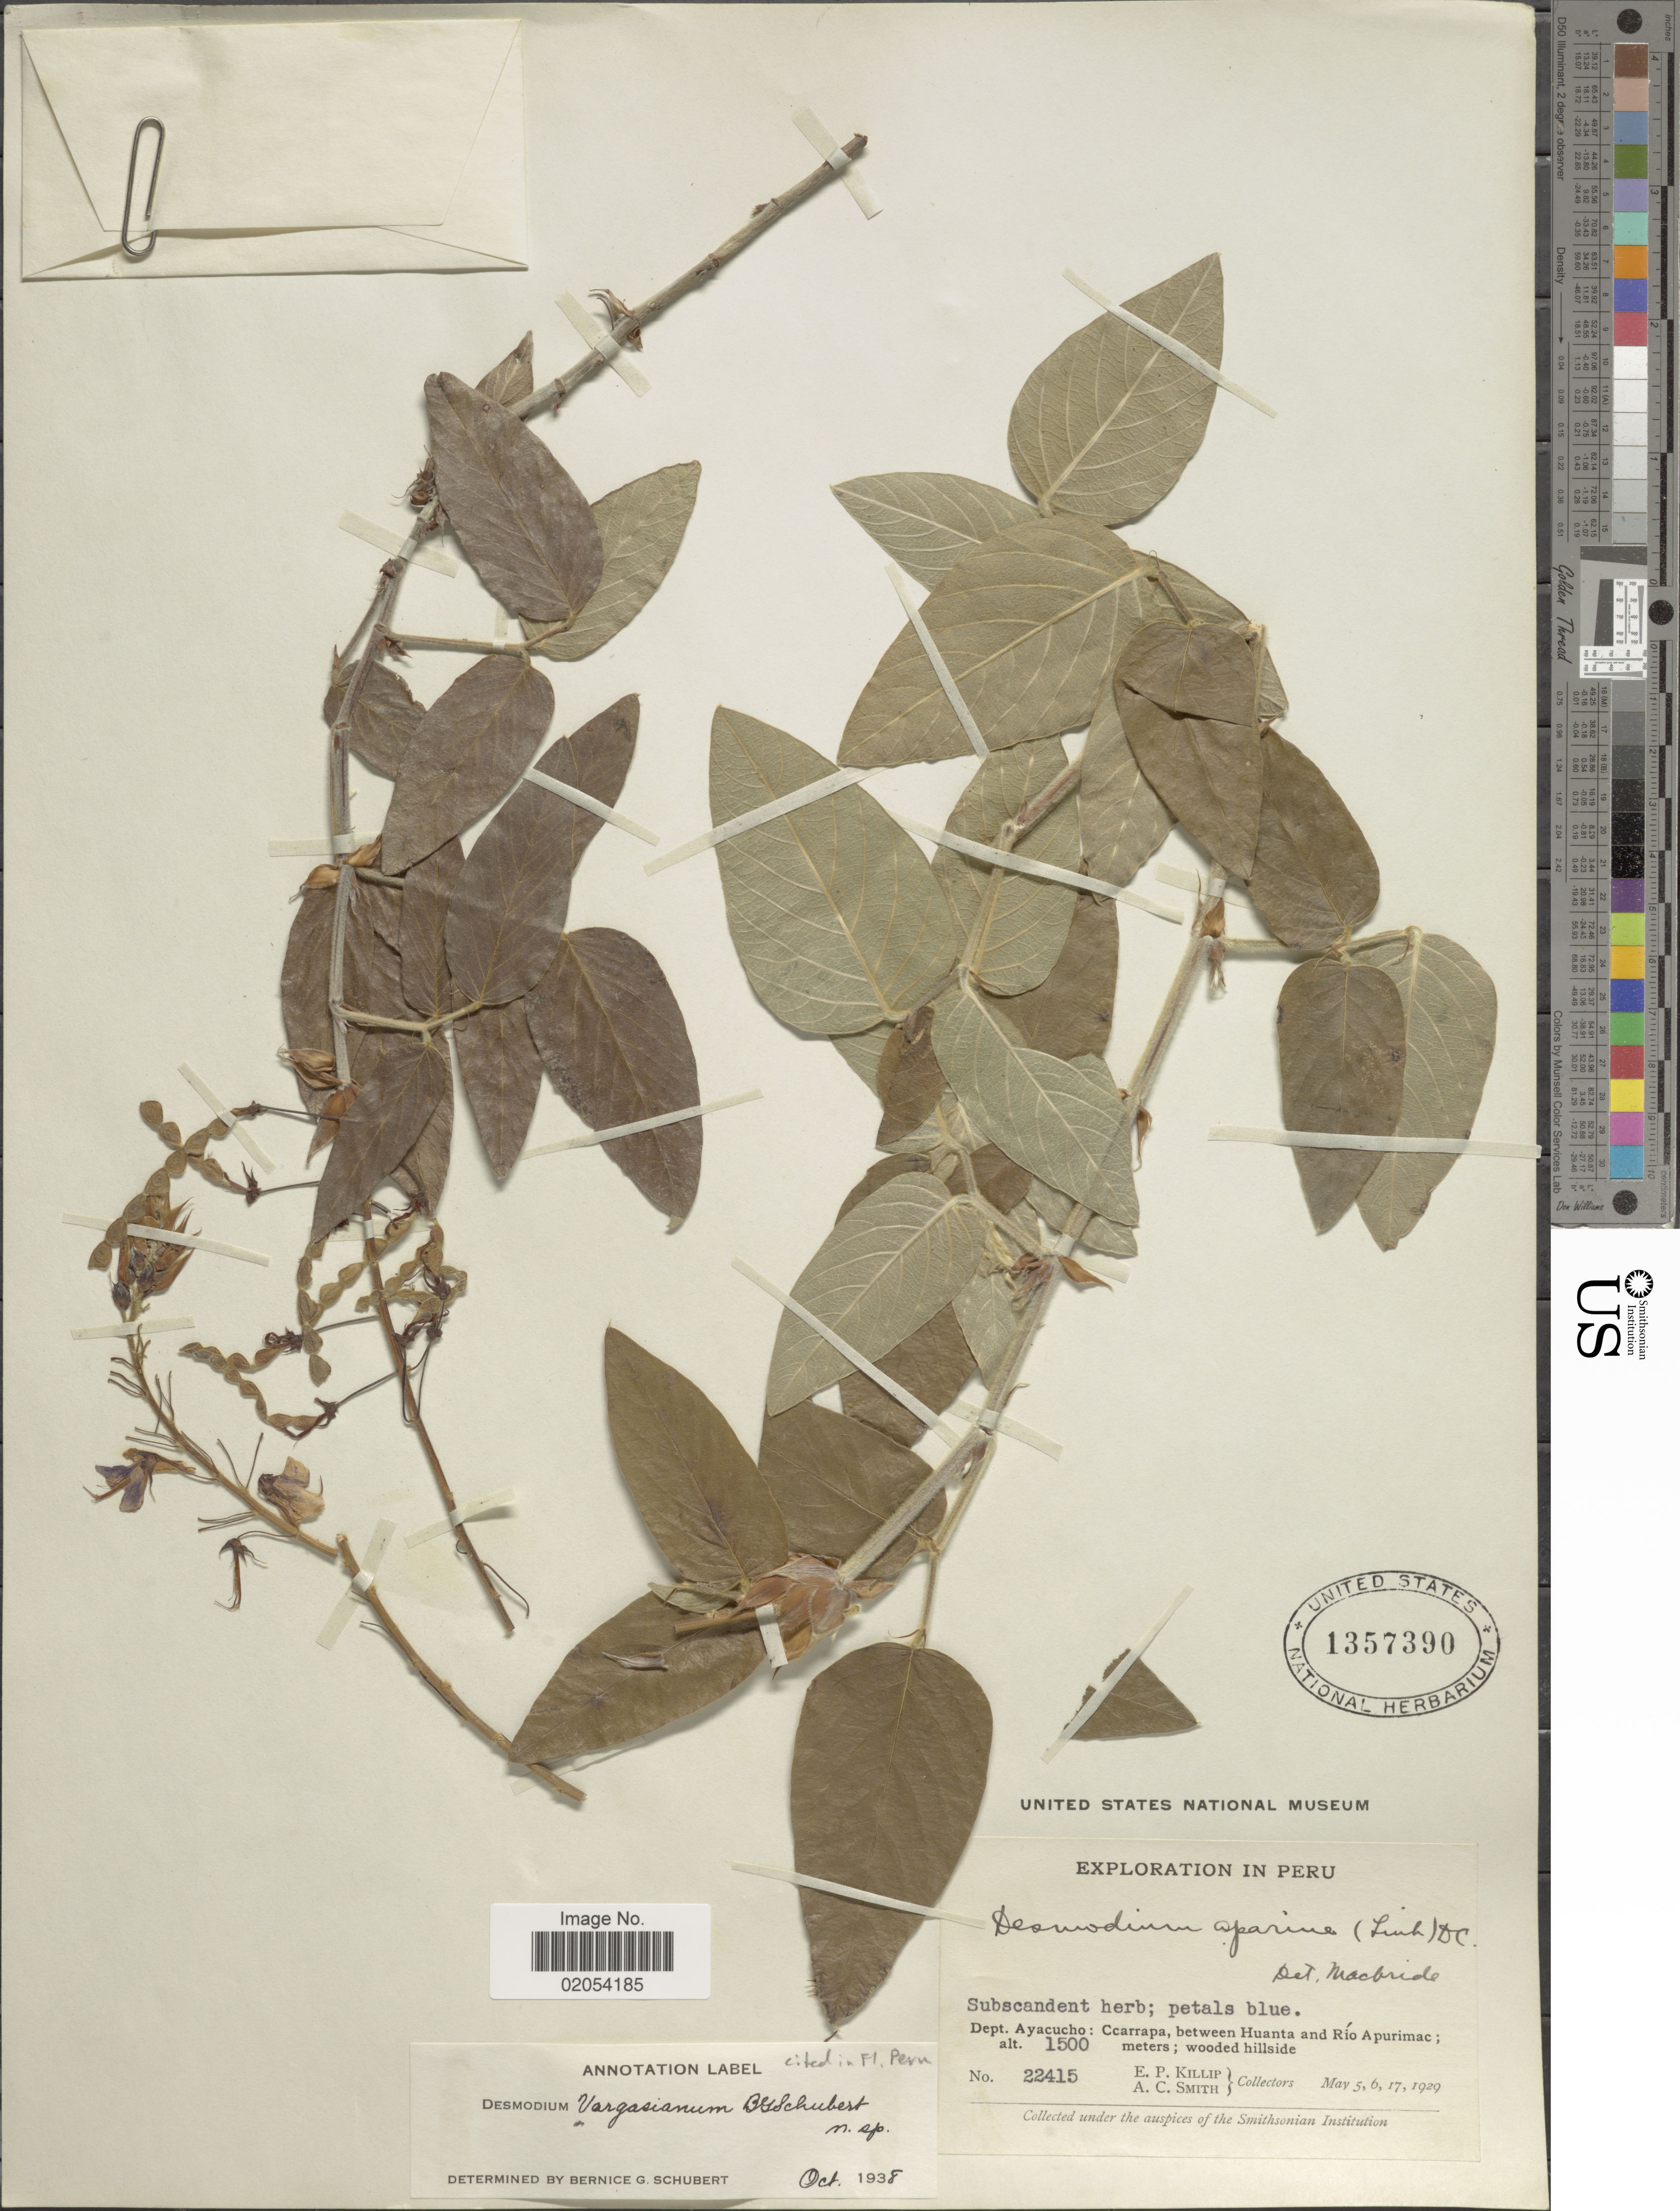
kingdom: Plantae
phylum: Tracheophyta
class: Magnoliopsida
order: Fabales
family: Fabaceae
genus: Desmodium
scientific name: Desmodium vargasianum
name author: B.G. Schub.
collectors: E. P. Killip & A. C. Smith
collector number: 22415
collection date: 1929-05-05/1929-05-17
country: Peru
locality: Dept. Ayacucho: Ccarrapa, between Huanta and Rio Apurimac.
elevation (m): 1500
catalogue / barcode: US 1357390